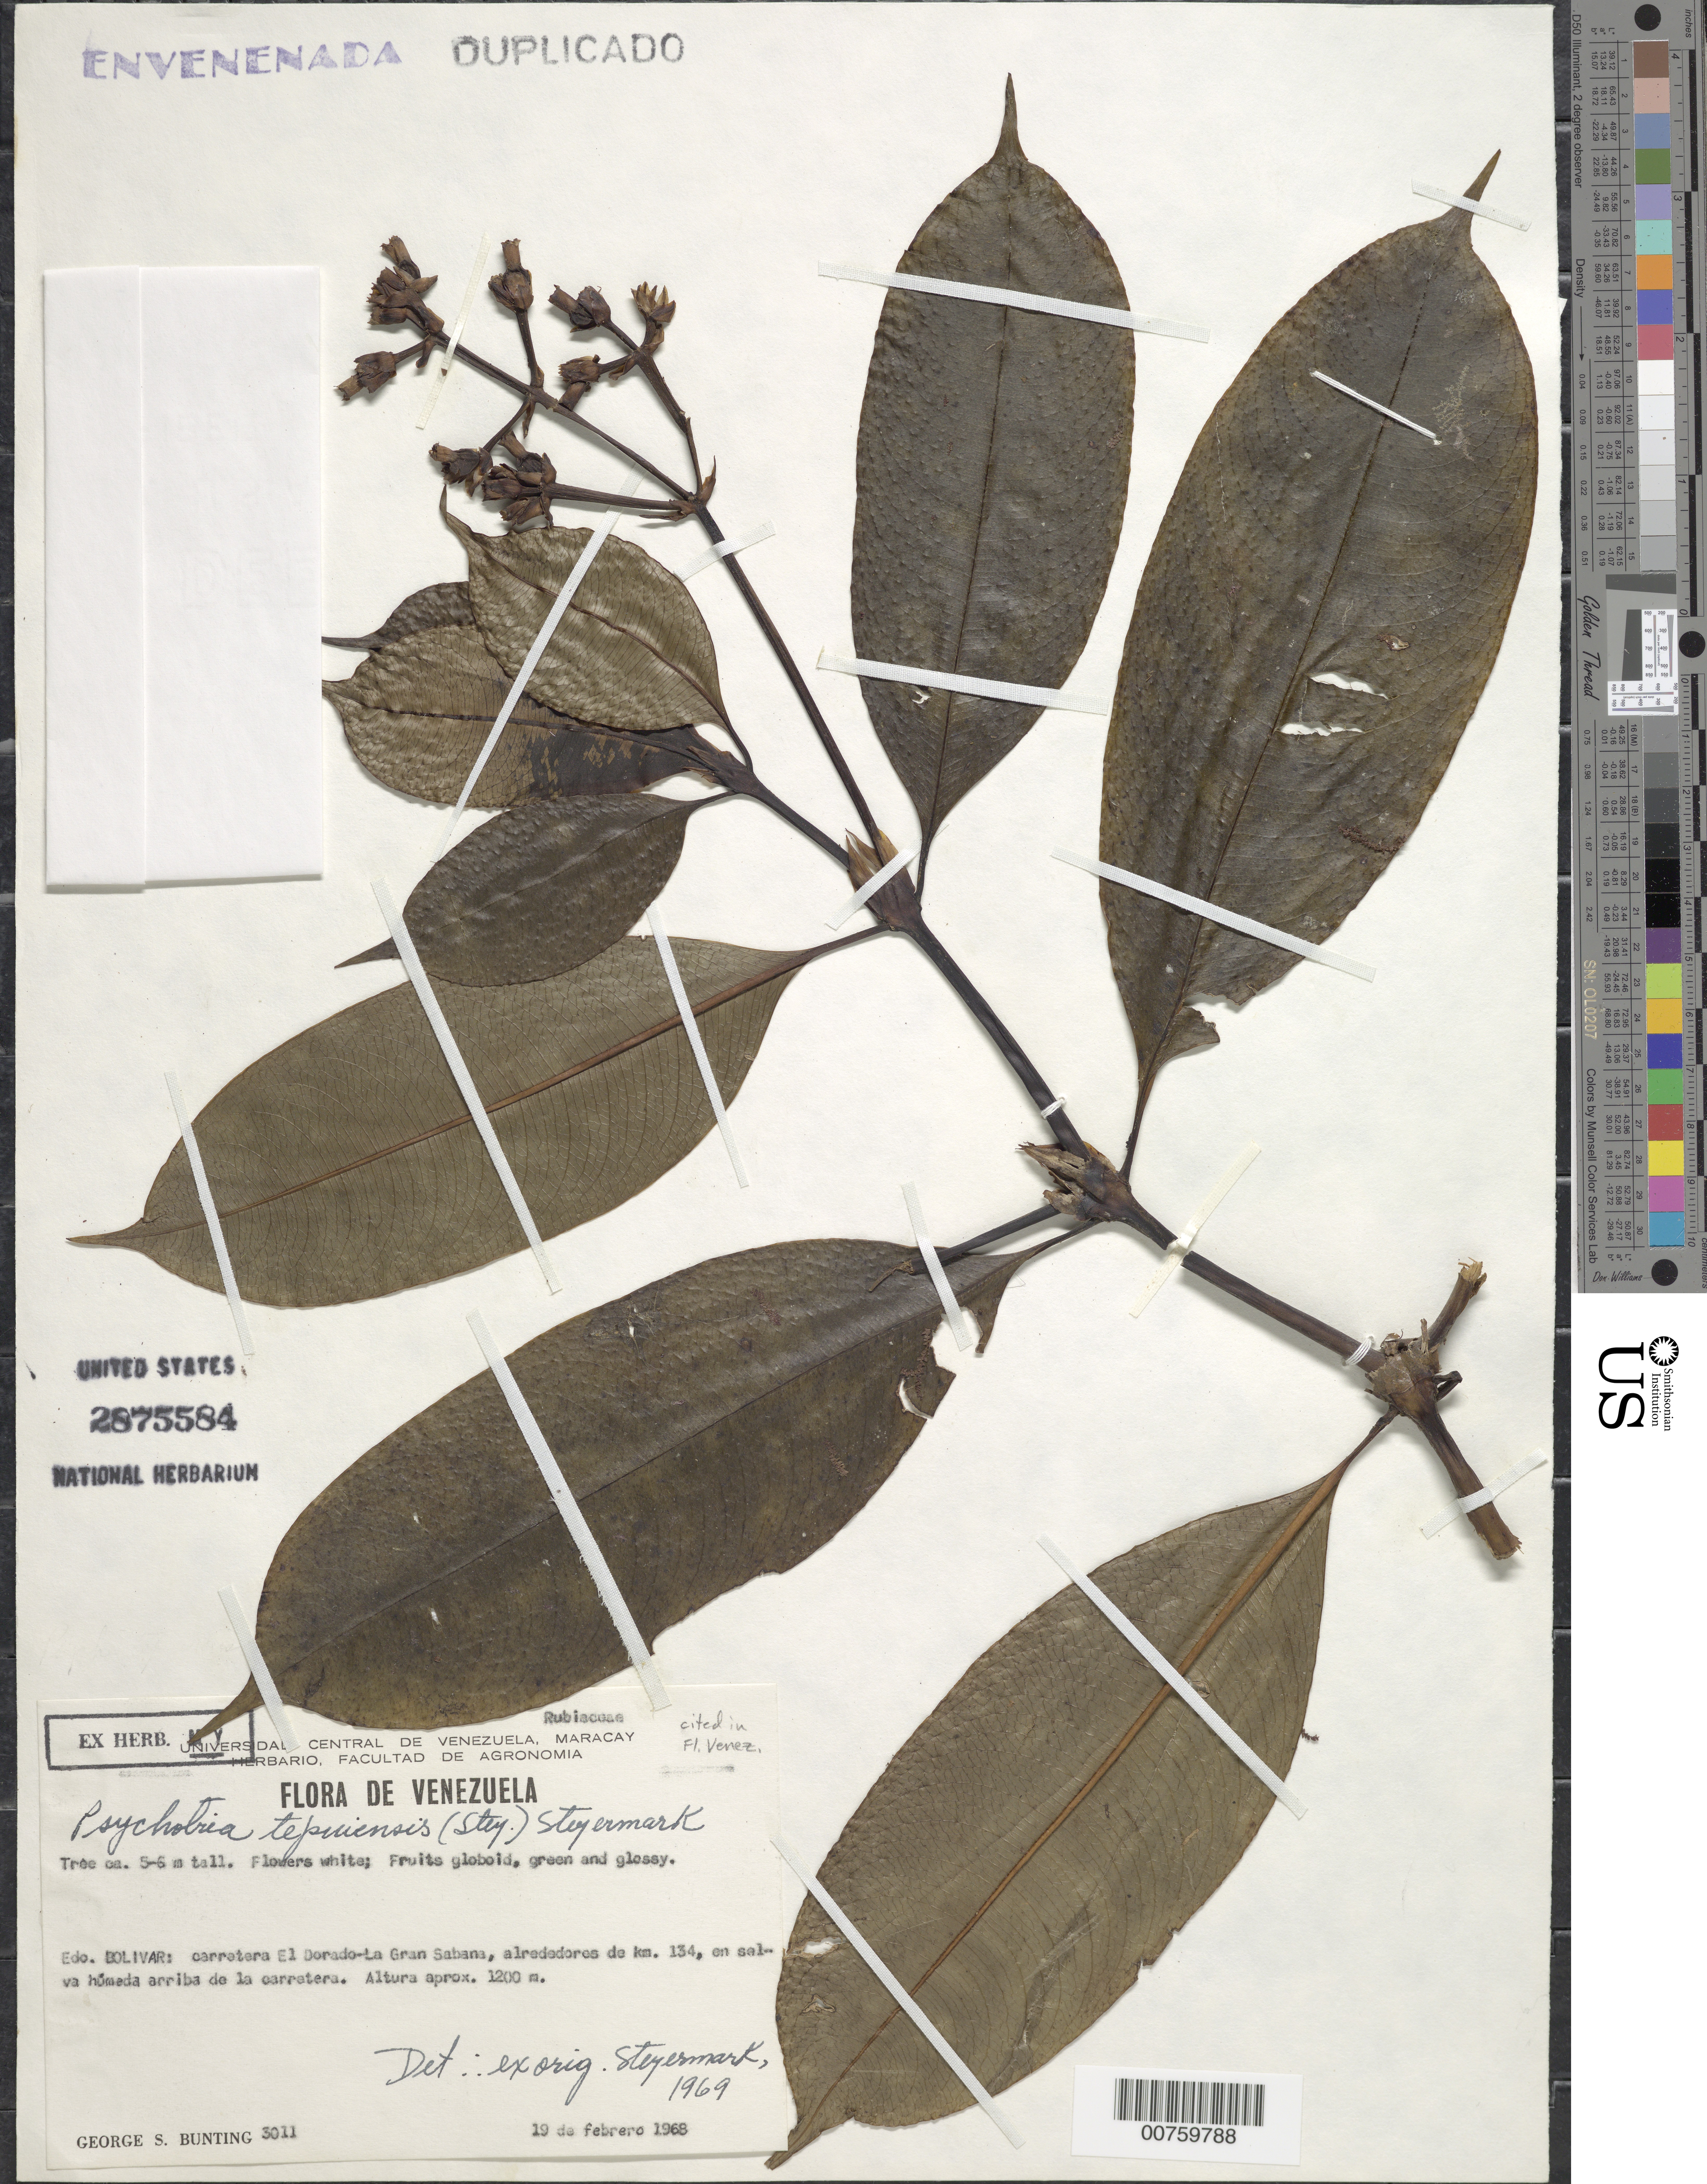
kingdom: Plantae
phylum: Tracheophyta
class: Magnoliopsida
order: Gentianales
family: Rubiaceae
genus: Psychotria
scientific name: Psychotria tepuiensis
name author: (Steyerm.) Steyerm.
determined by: Steyermark, Julian A., (VEN)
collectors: G. S. Bunting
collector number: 3011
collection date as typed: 19-Feb-68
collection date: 1968-02-19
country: Venezuela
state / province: Bolívar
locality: El Dorado-La Gran Sabana road, km 134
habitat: Selva húmeda arriba de la carretera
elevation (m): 1200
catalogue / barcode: US 2875584